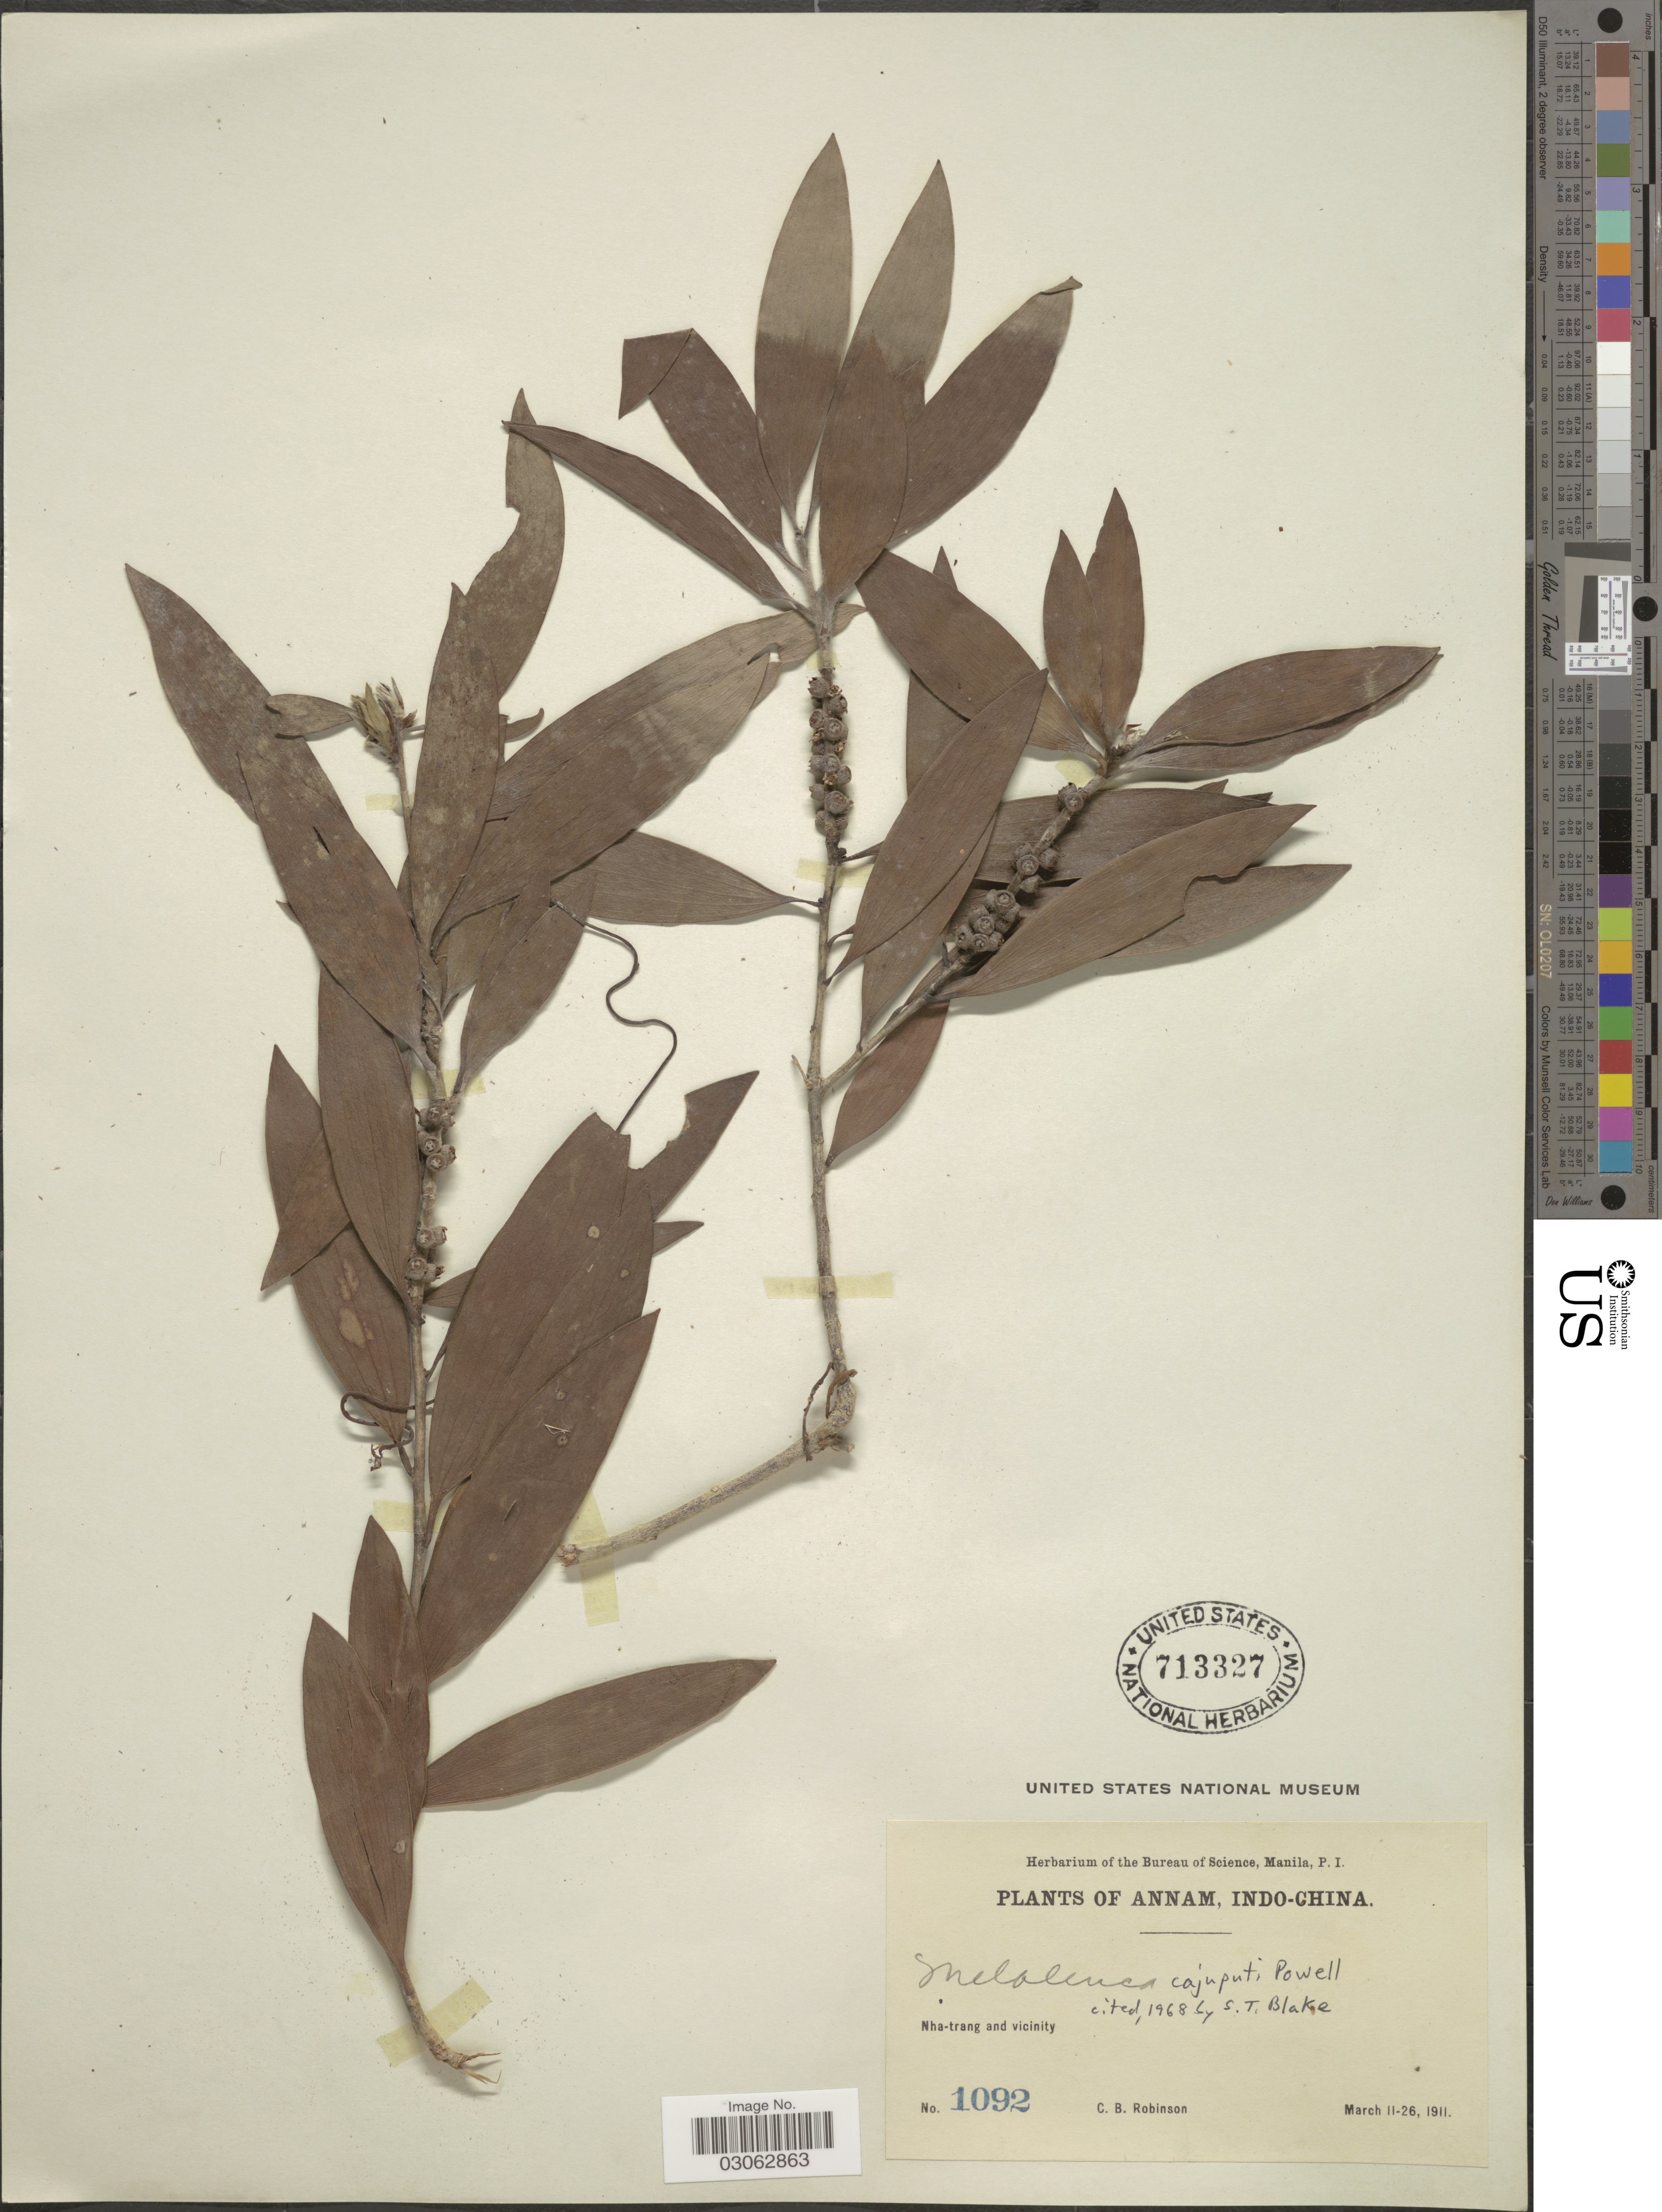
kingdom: Plantae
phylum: Tracheophyta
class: Magnoliopsida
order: Myrtales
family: Myrtaceae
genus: Melaleuca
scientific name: Melaleuca cajuputi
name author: Powell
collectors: C. Robinson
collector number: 1092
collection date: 1911-03-11/1911-03-26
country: Vietnam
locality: Annam, Indo-China. Nha-trang and vicinity.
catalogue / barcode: US 713327